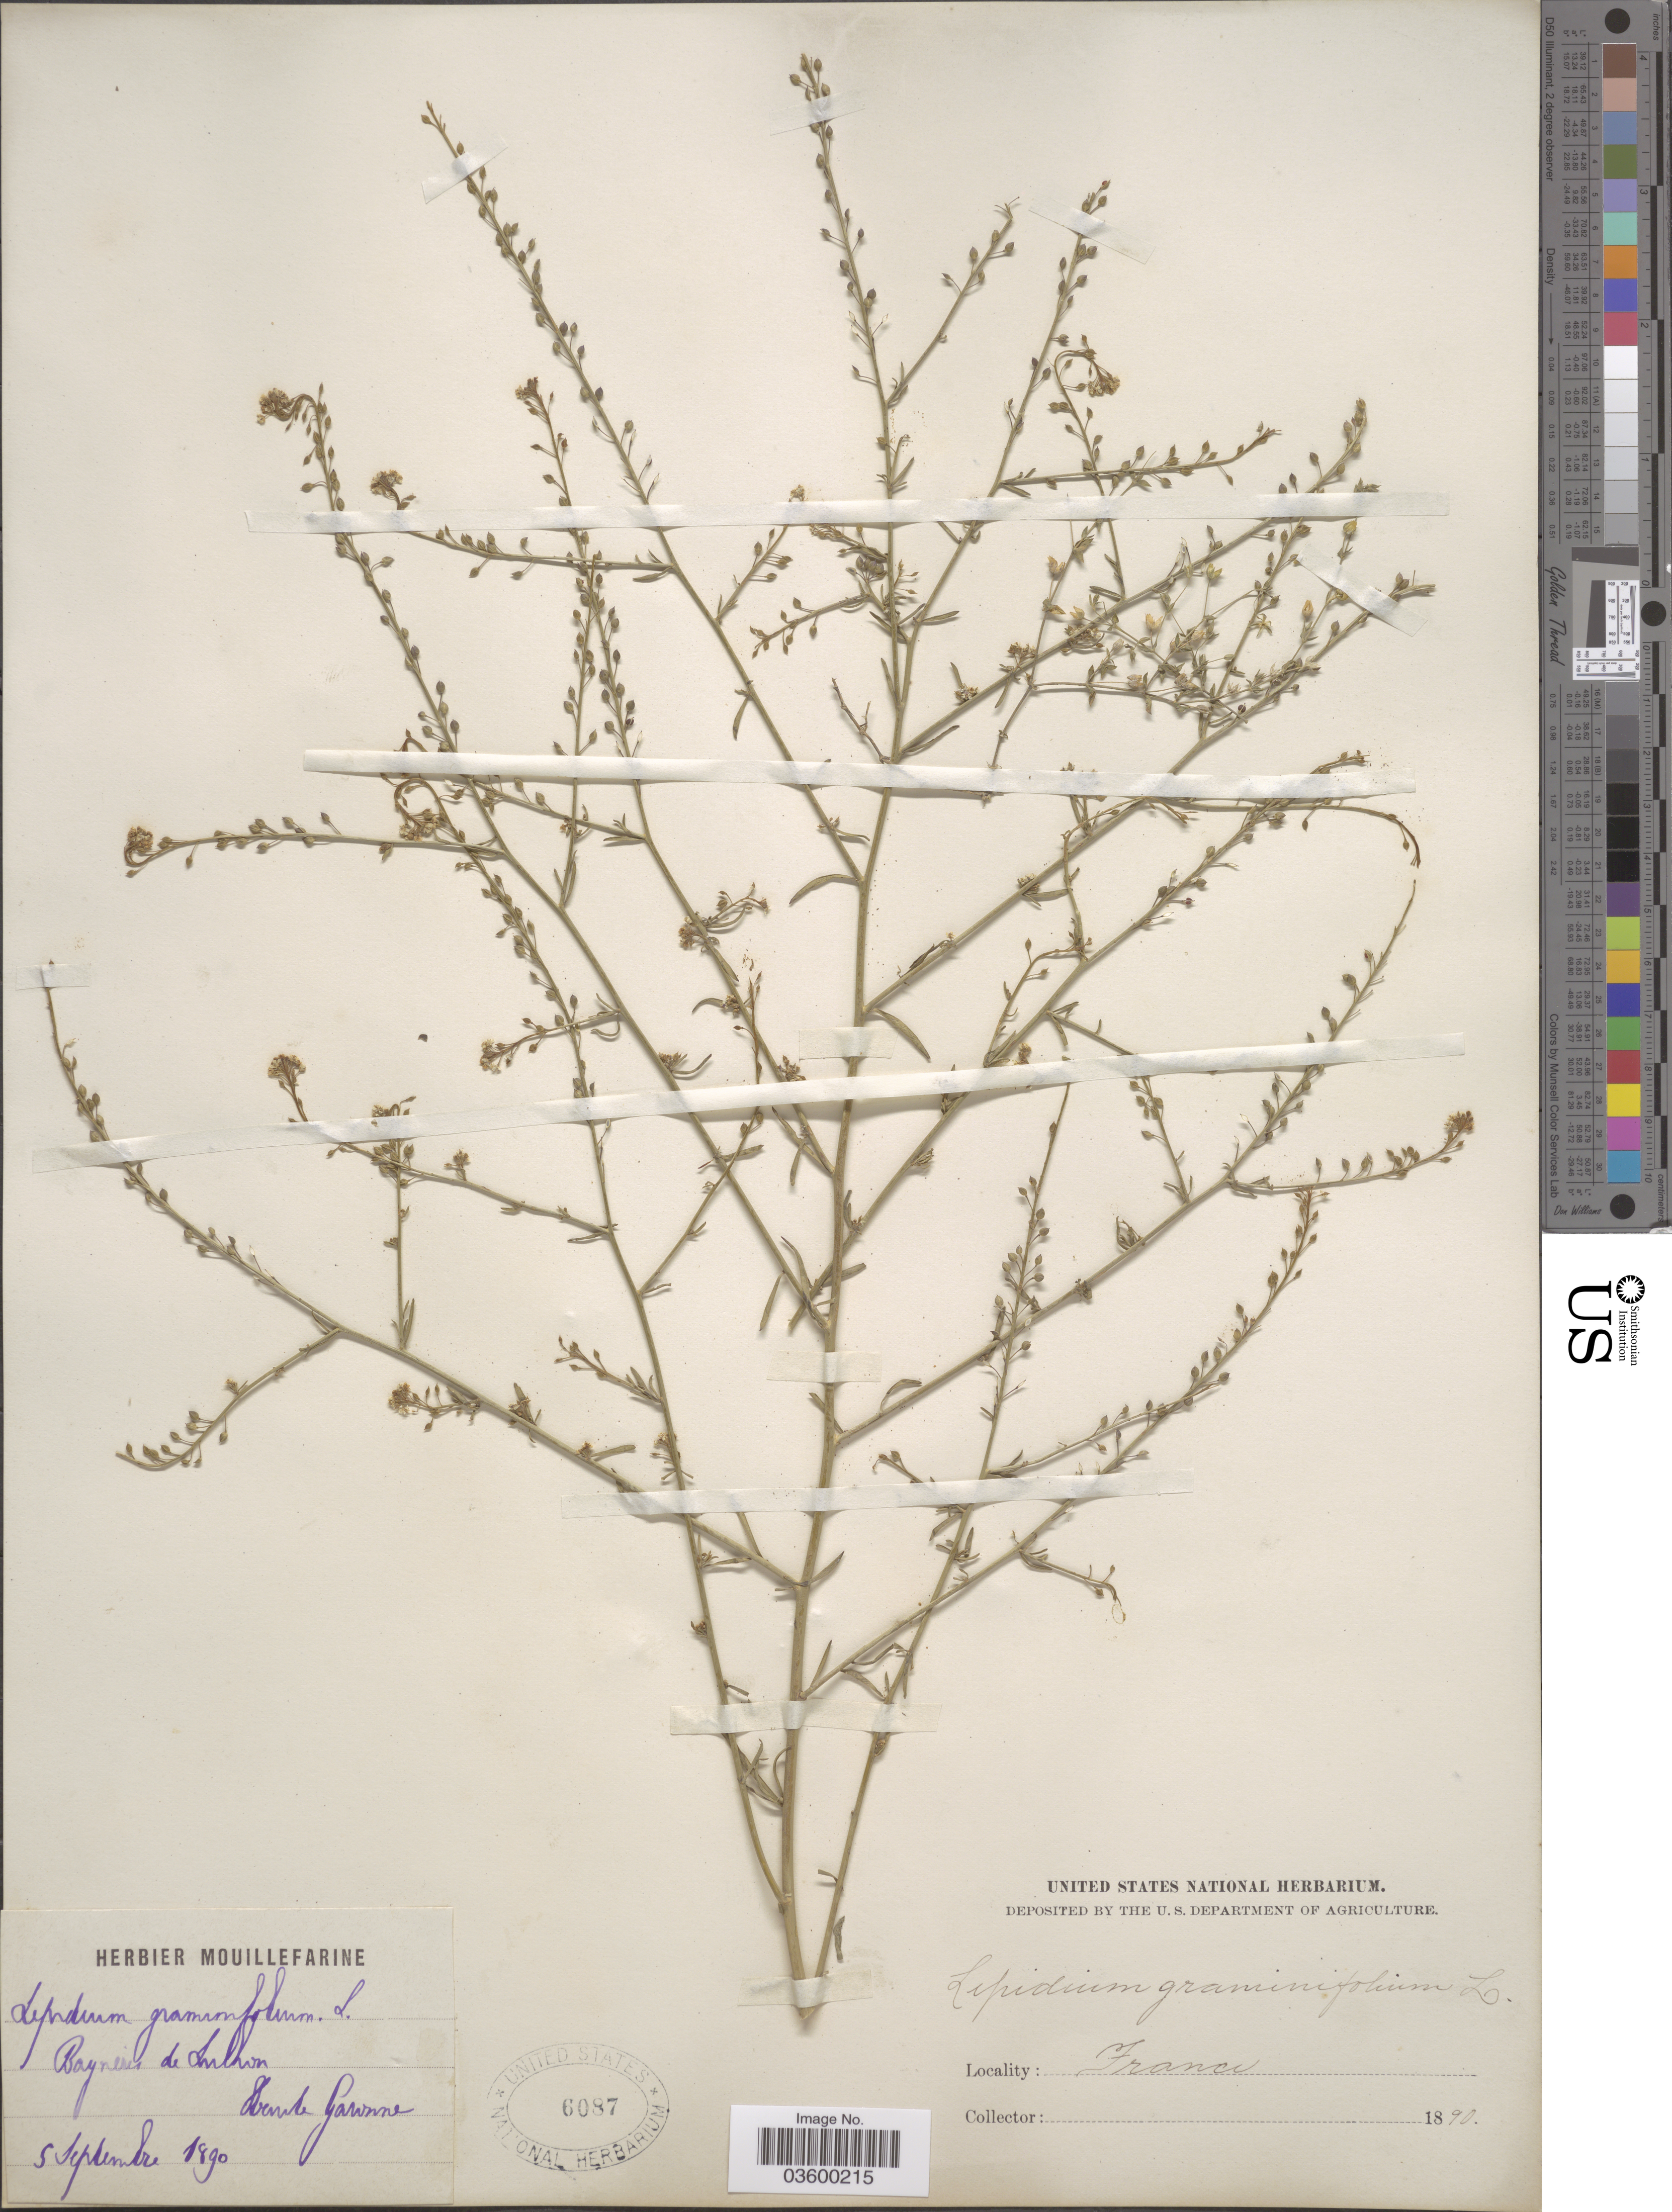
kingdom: Plantae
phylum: Tracheophyta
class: Magnoliopsida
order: Brassicales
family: Brassicaceae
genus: Lepidium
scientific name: Lepidium graminifolium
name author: L.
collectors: ex herb. Mouillefarine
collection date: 1890-09-05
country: France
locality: Bagneres de Luchon. Haute Garonne.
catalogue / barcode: US 6087